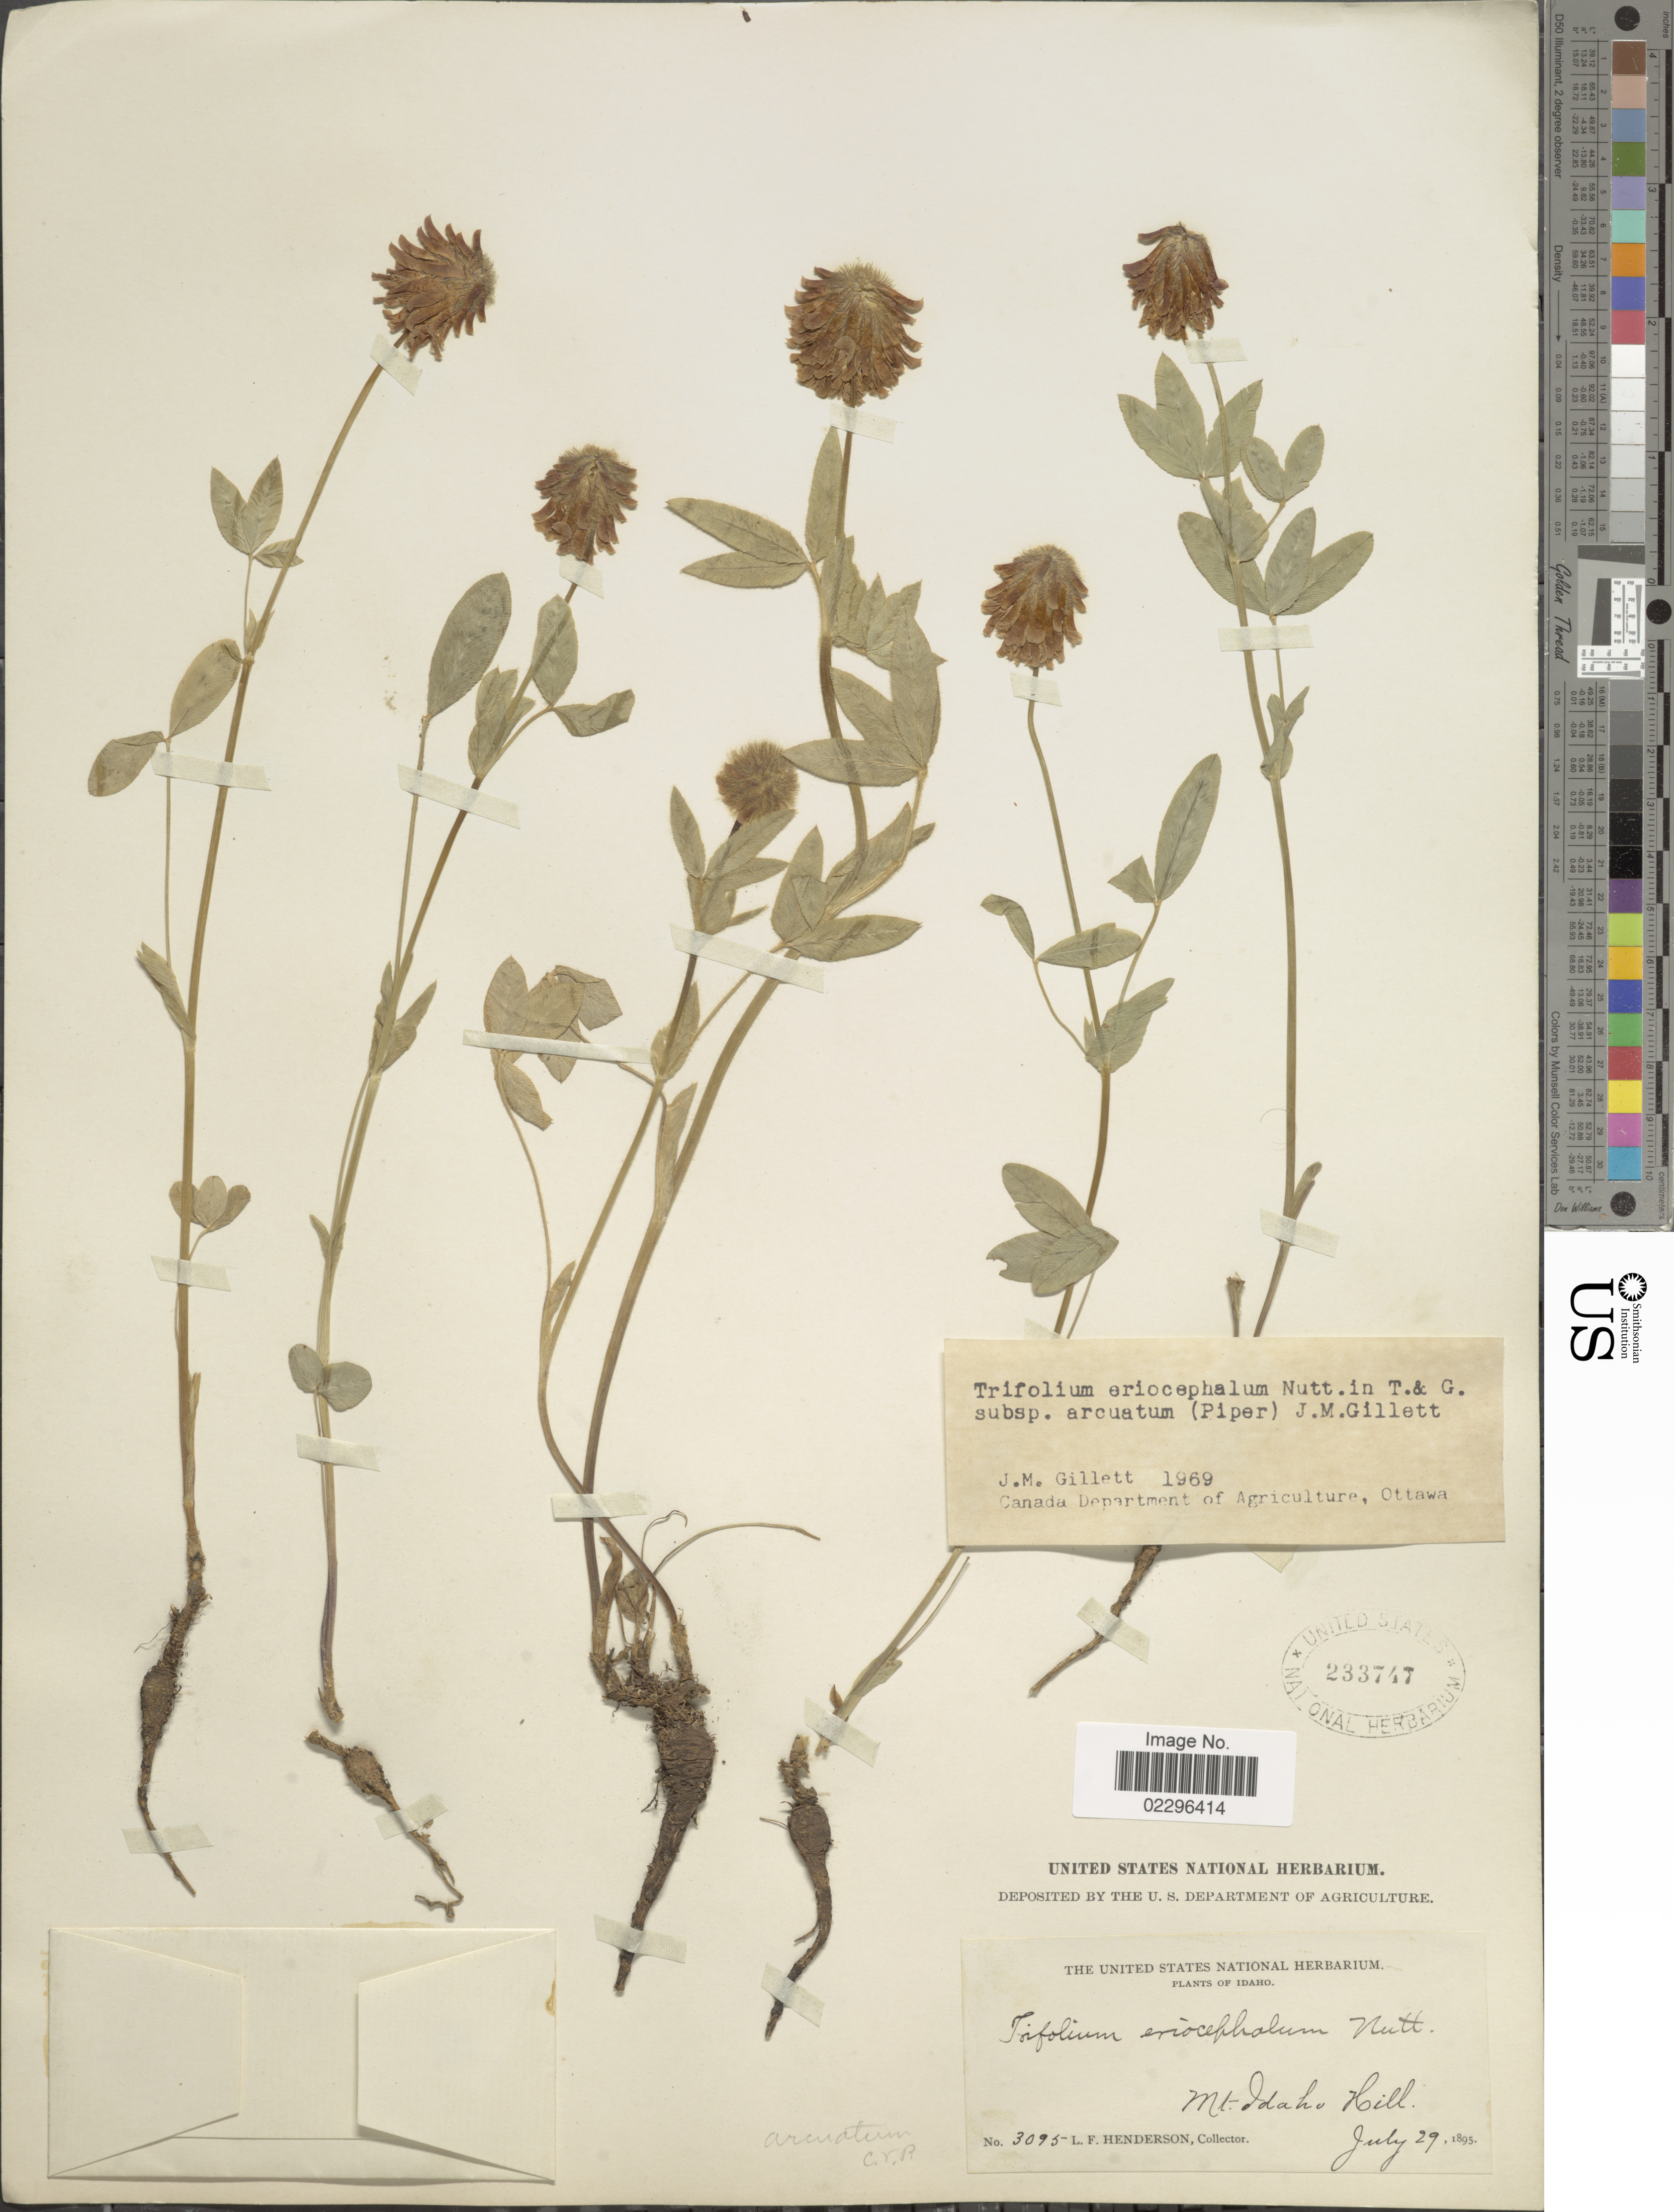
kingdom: Plantae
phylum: Tracheophyta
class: Magnoliopsida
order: Fabales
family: Fabaceae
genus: Trifolium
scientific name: Trifolium eriocephalum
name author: Nutt.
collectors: L. Henderson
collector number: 3095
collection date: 1895-07-29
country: United States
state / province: Idaho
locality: Mt. Idaho Hill,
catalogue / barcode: US 233747